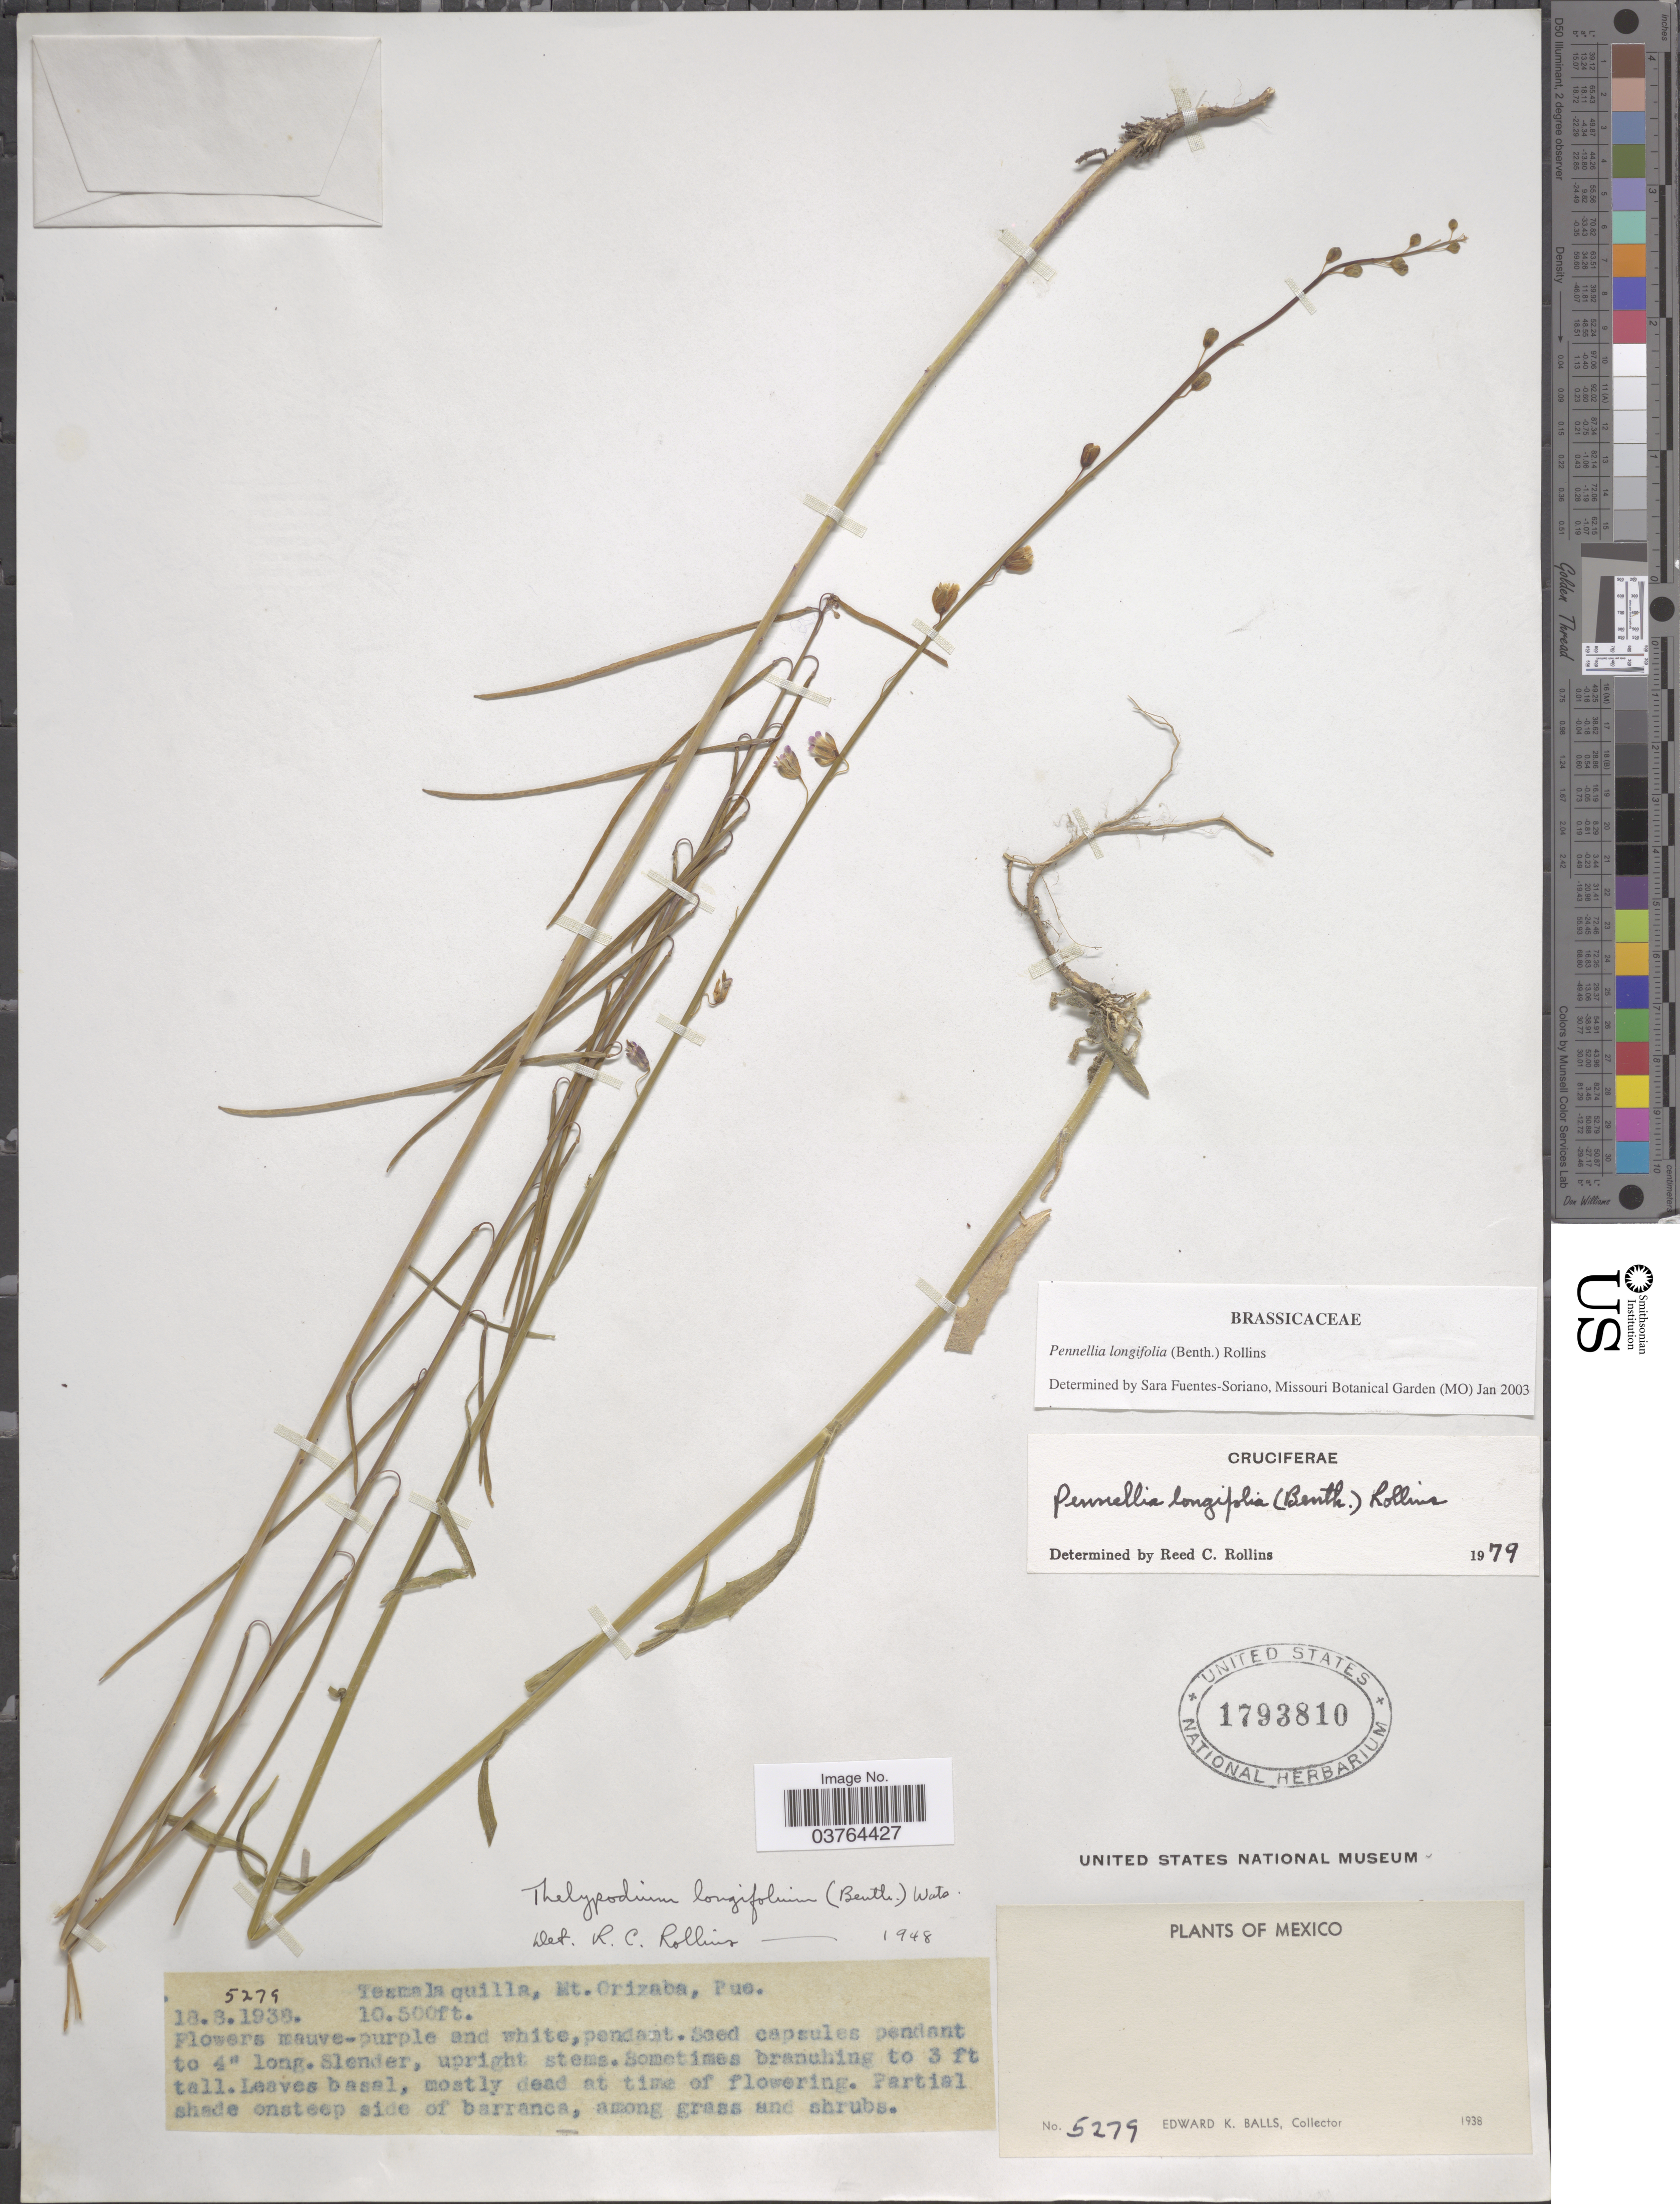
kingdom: Plantae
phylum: Tracheophyta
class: Magnoliopsida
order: Brassicales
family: Brassicaceae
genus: Pennellia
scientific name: Pennellia longifolia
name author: (Benth.) Rollins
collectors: E. K. Balls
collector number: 5279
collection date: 1938-08-18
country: Mexico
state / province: Puebla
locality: Texmalaquilla, Mt. Orizaba.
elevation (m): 3200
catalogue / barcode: US 1793810